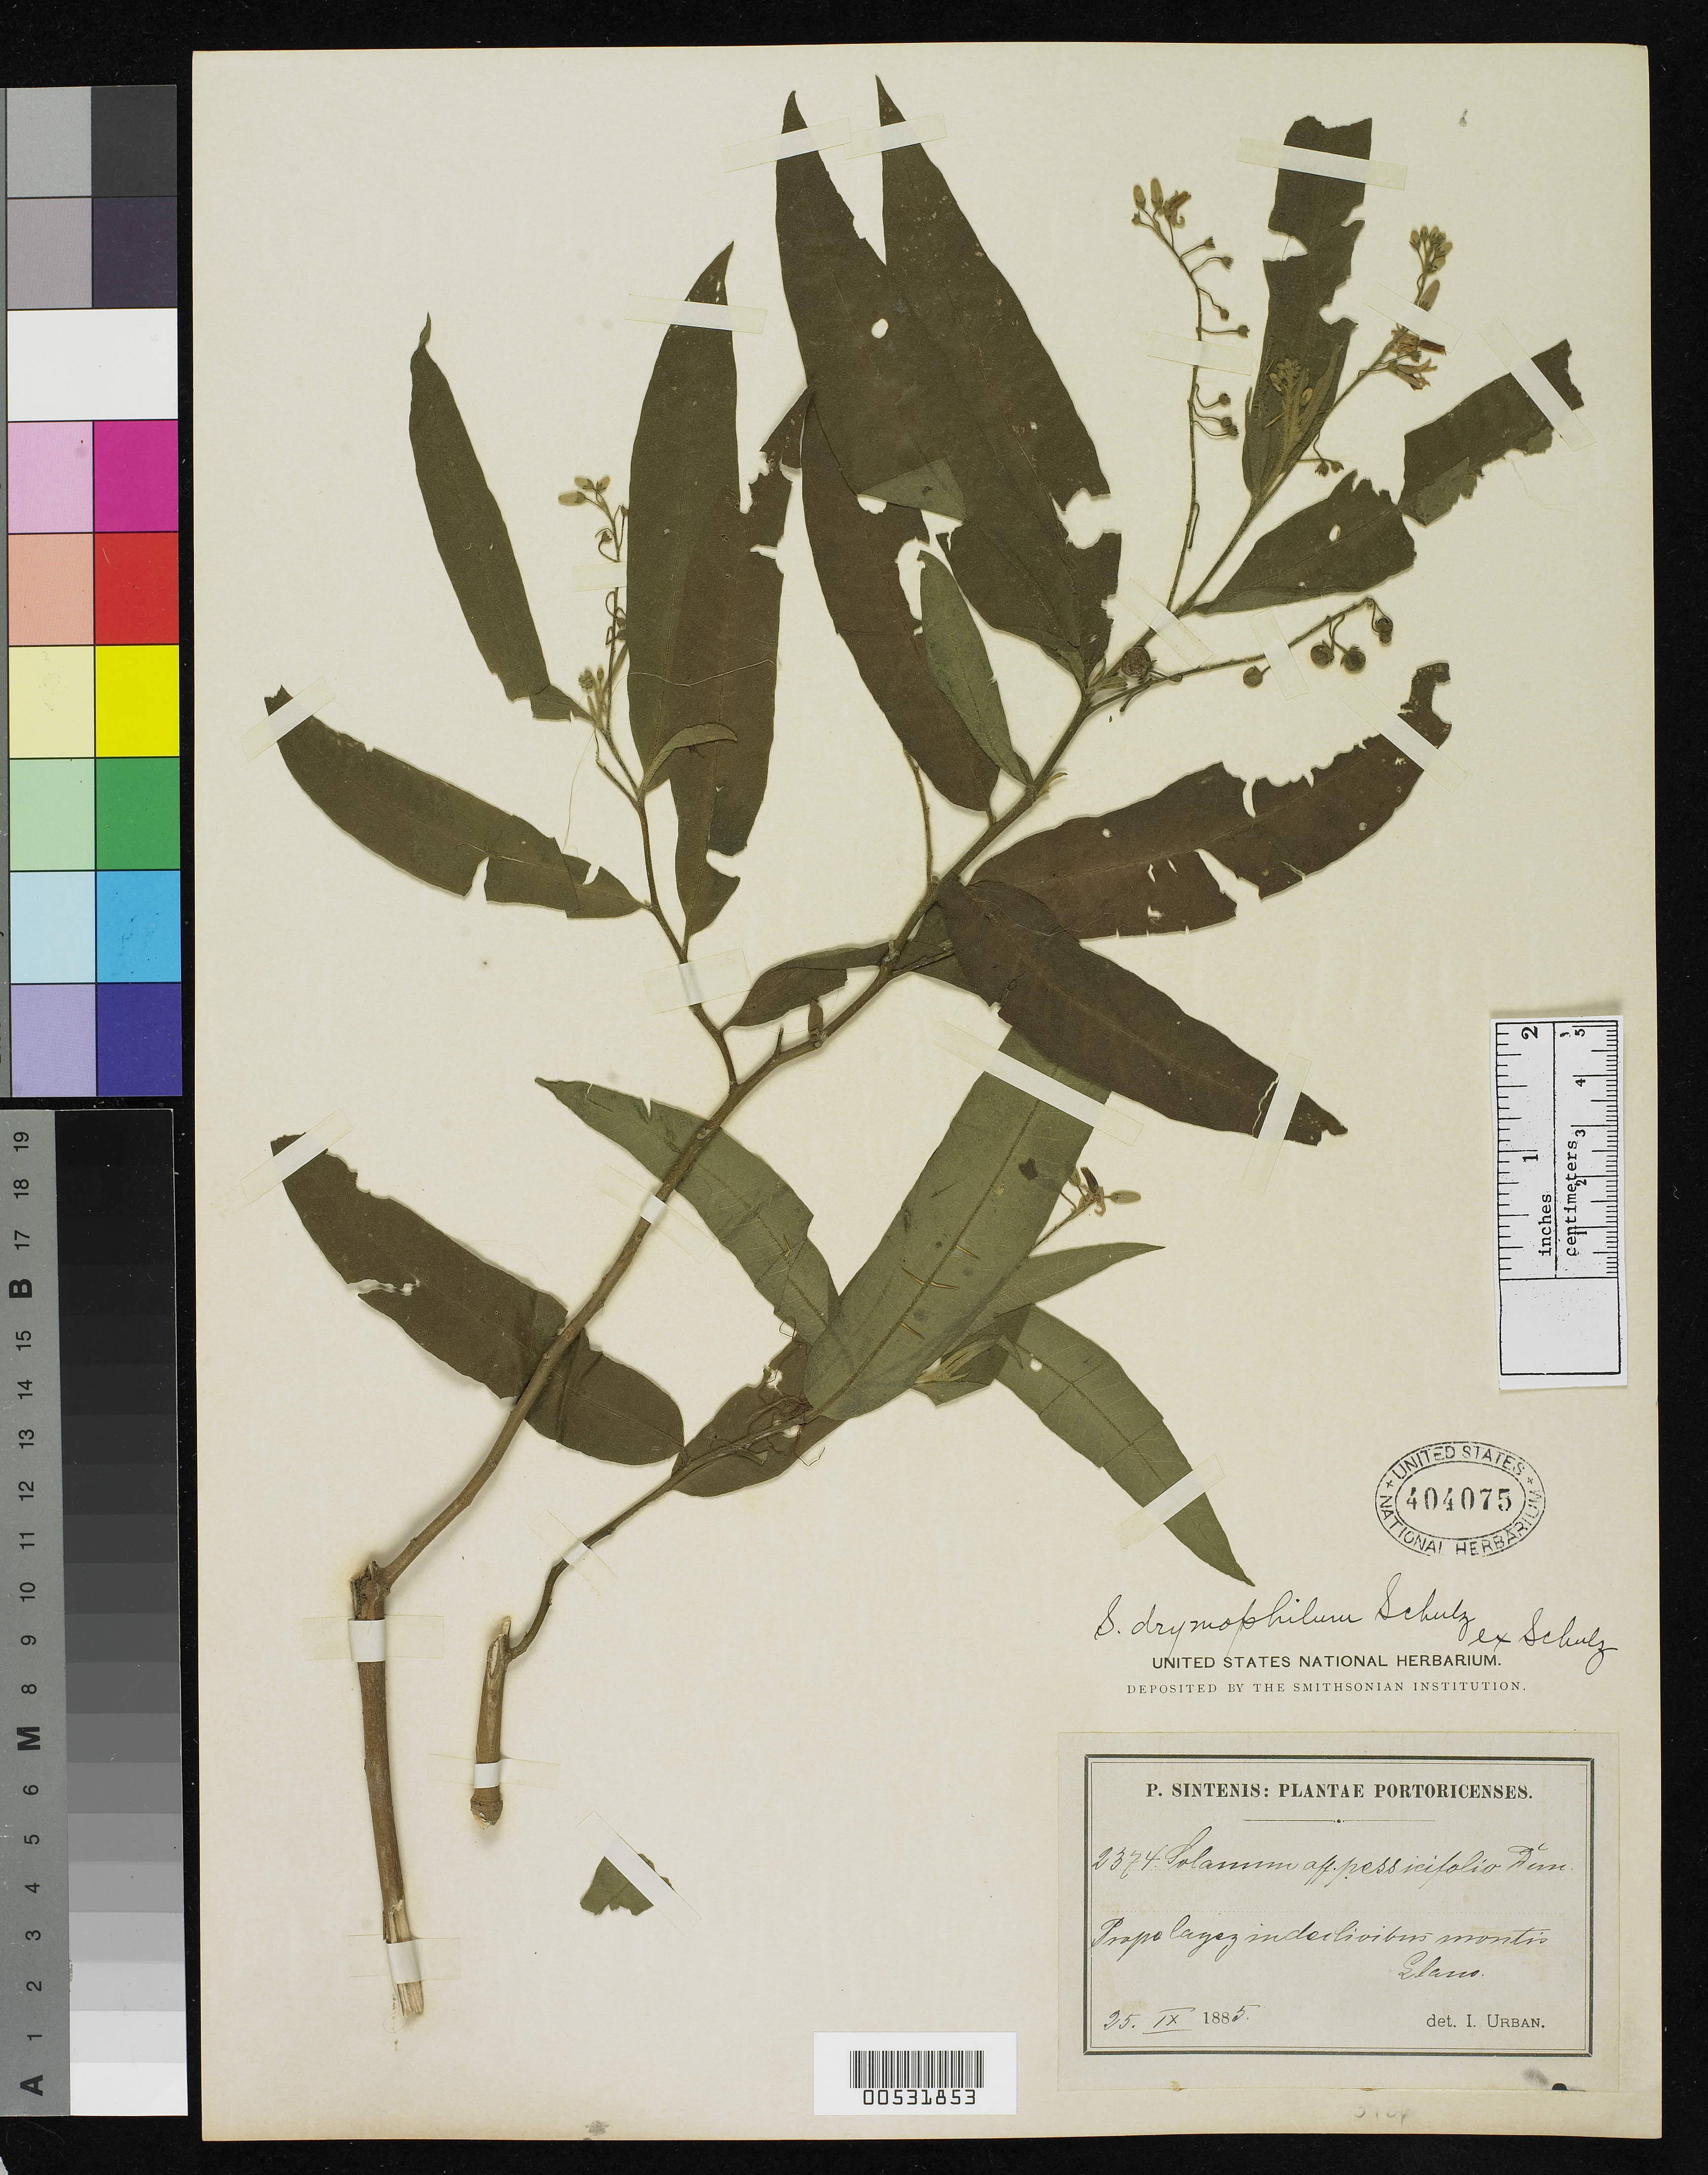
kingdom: Plantae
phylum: Tracheophyta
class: Magnoliopsida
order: Solanales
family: Solanaceae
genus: Solanum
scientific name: Solanum drymophilum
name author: O.E. Schulz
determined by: Schulz, --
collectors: I. Urban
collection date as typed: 25 Sep 1885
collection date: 1885-09-25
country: Puerto Rico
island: Greater Antilles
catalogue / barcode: US 404075